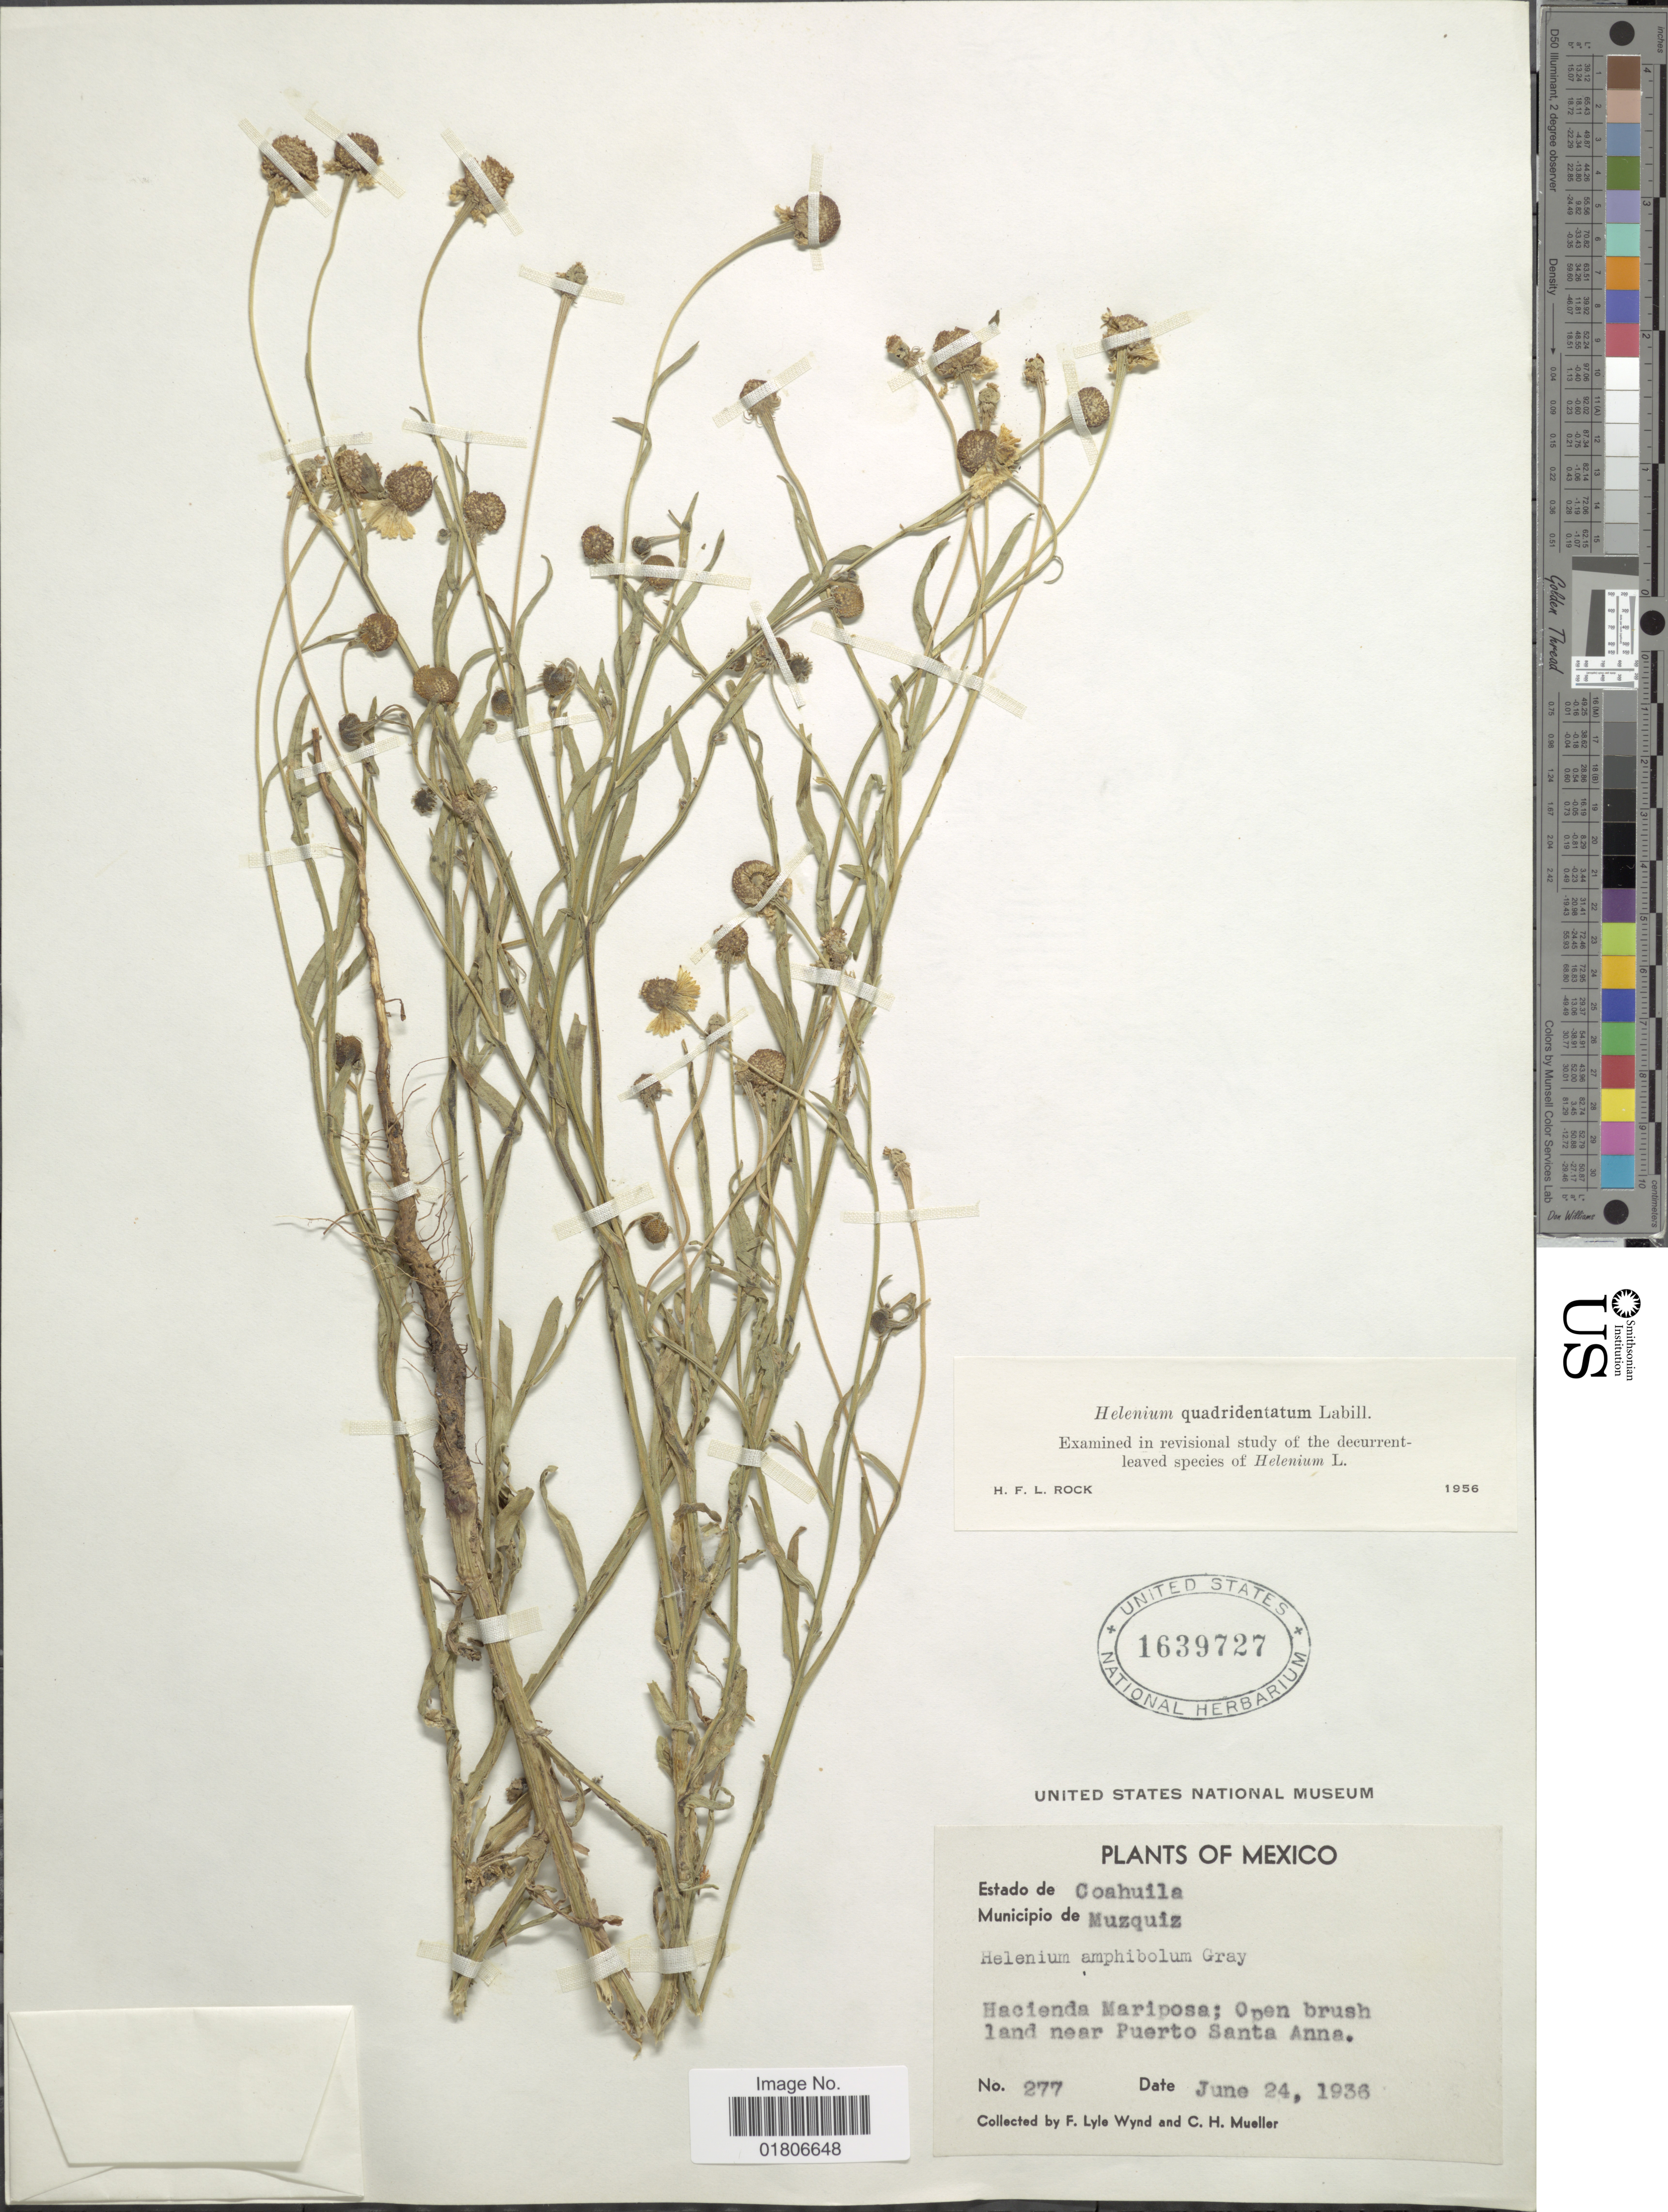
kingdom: Plantae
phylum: Tracheophyta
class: Magnoliopsida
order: Asterales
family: Asteraceae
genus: Helenium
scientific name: Helenium quadridentatum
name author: Labill.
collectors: F. L. Wynd & C. H. Mueller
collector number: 277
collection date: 1936-06-24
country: Mexico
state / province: Coahuila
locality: Municipio de Muzquiz. Hacienda Mariposa; near Puerto Santa Ana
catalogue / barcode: US 1639727